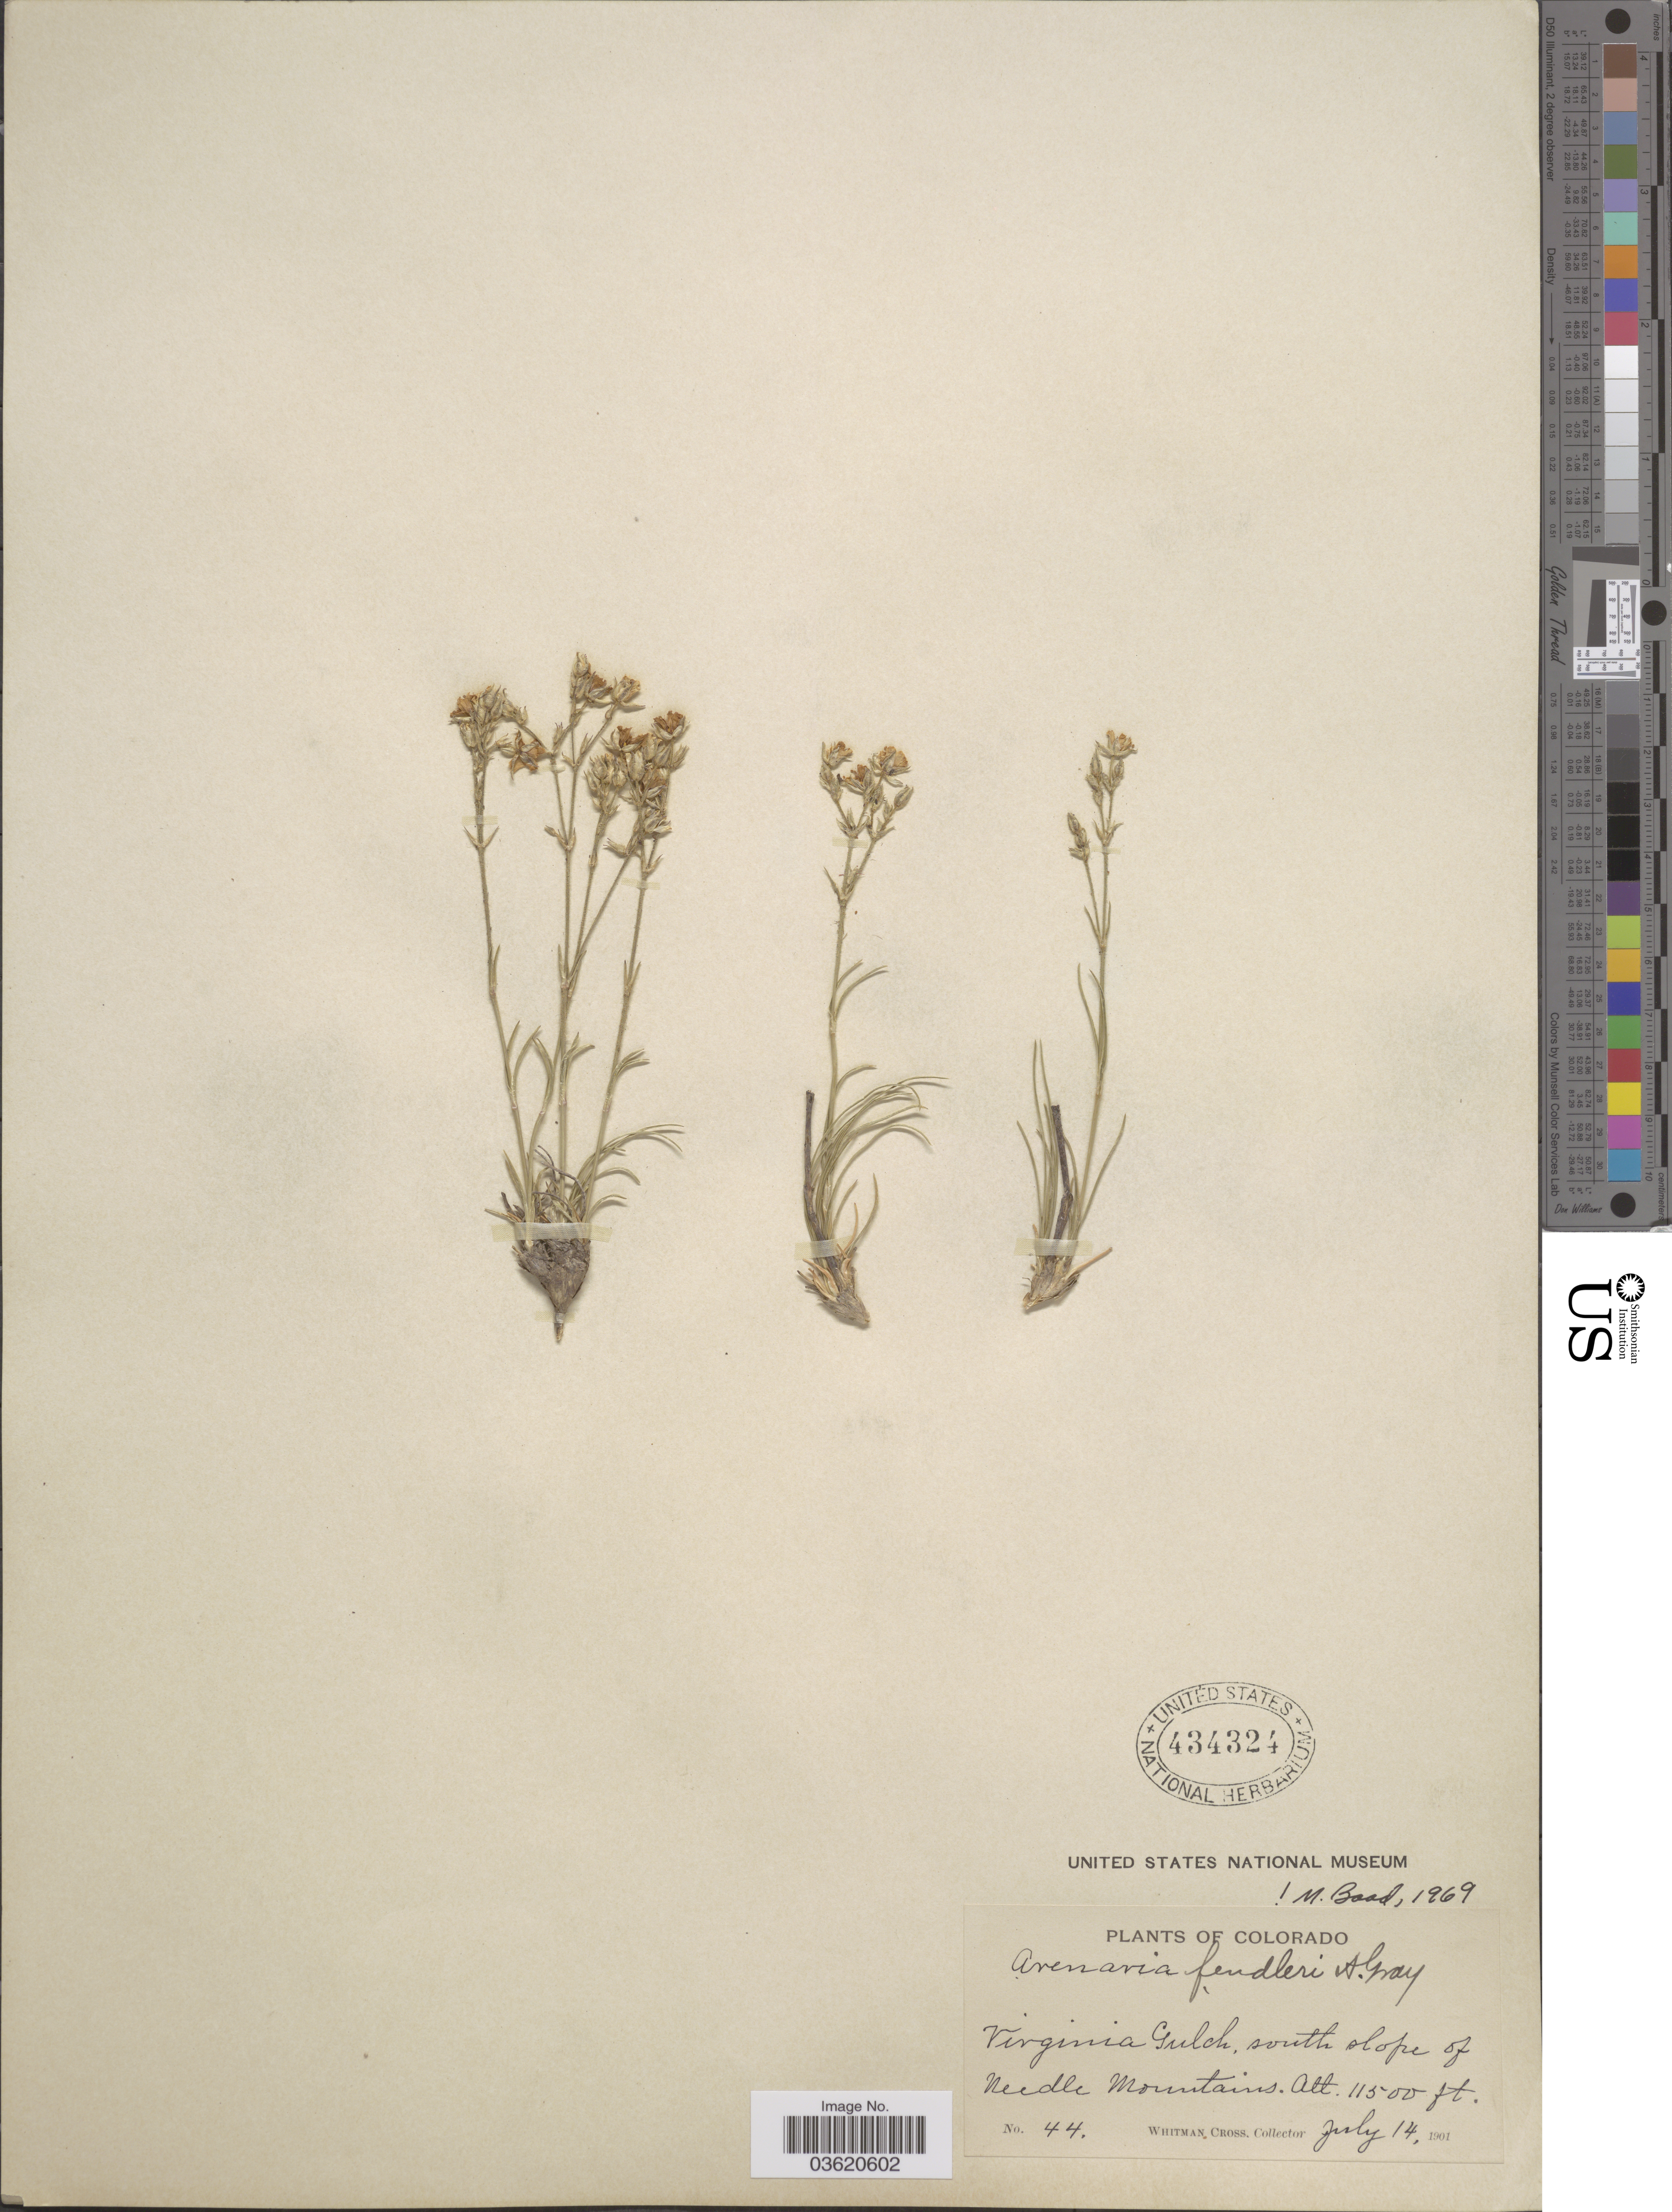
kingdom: Plantae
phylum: Tracheophyta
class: Magnoliopsida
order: Caryophyllales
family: Caryophyllaceae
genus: Eremogone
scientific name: Eremogone fendleri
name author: (A. Gray) Ikonn.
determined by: U.S. National Herbarium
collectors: W. Cross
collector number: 44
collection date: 1901-07-14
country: United States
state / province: Colorado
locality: Virginia Gulch, south slope of Needle Mountains.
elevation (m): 3505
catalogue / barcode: US 434324